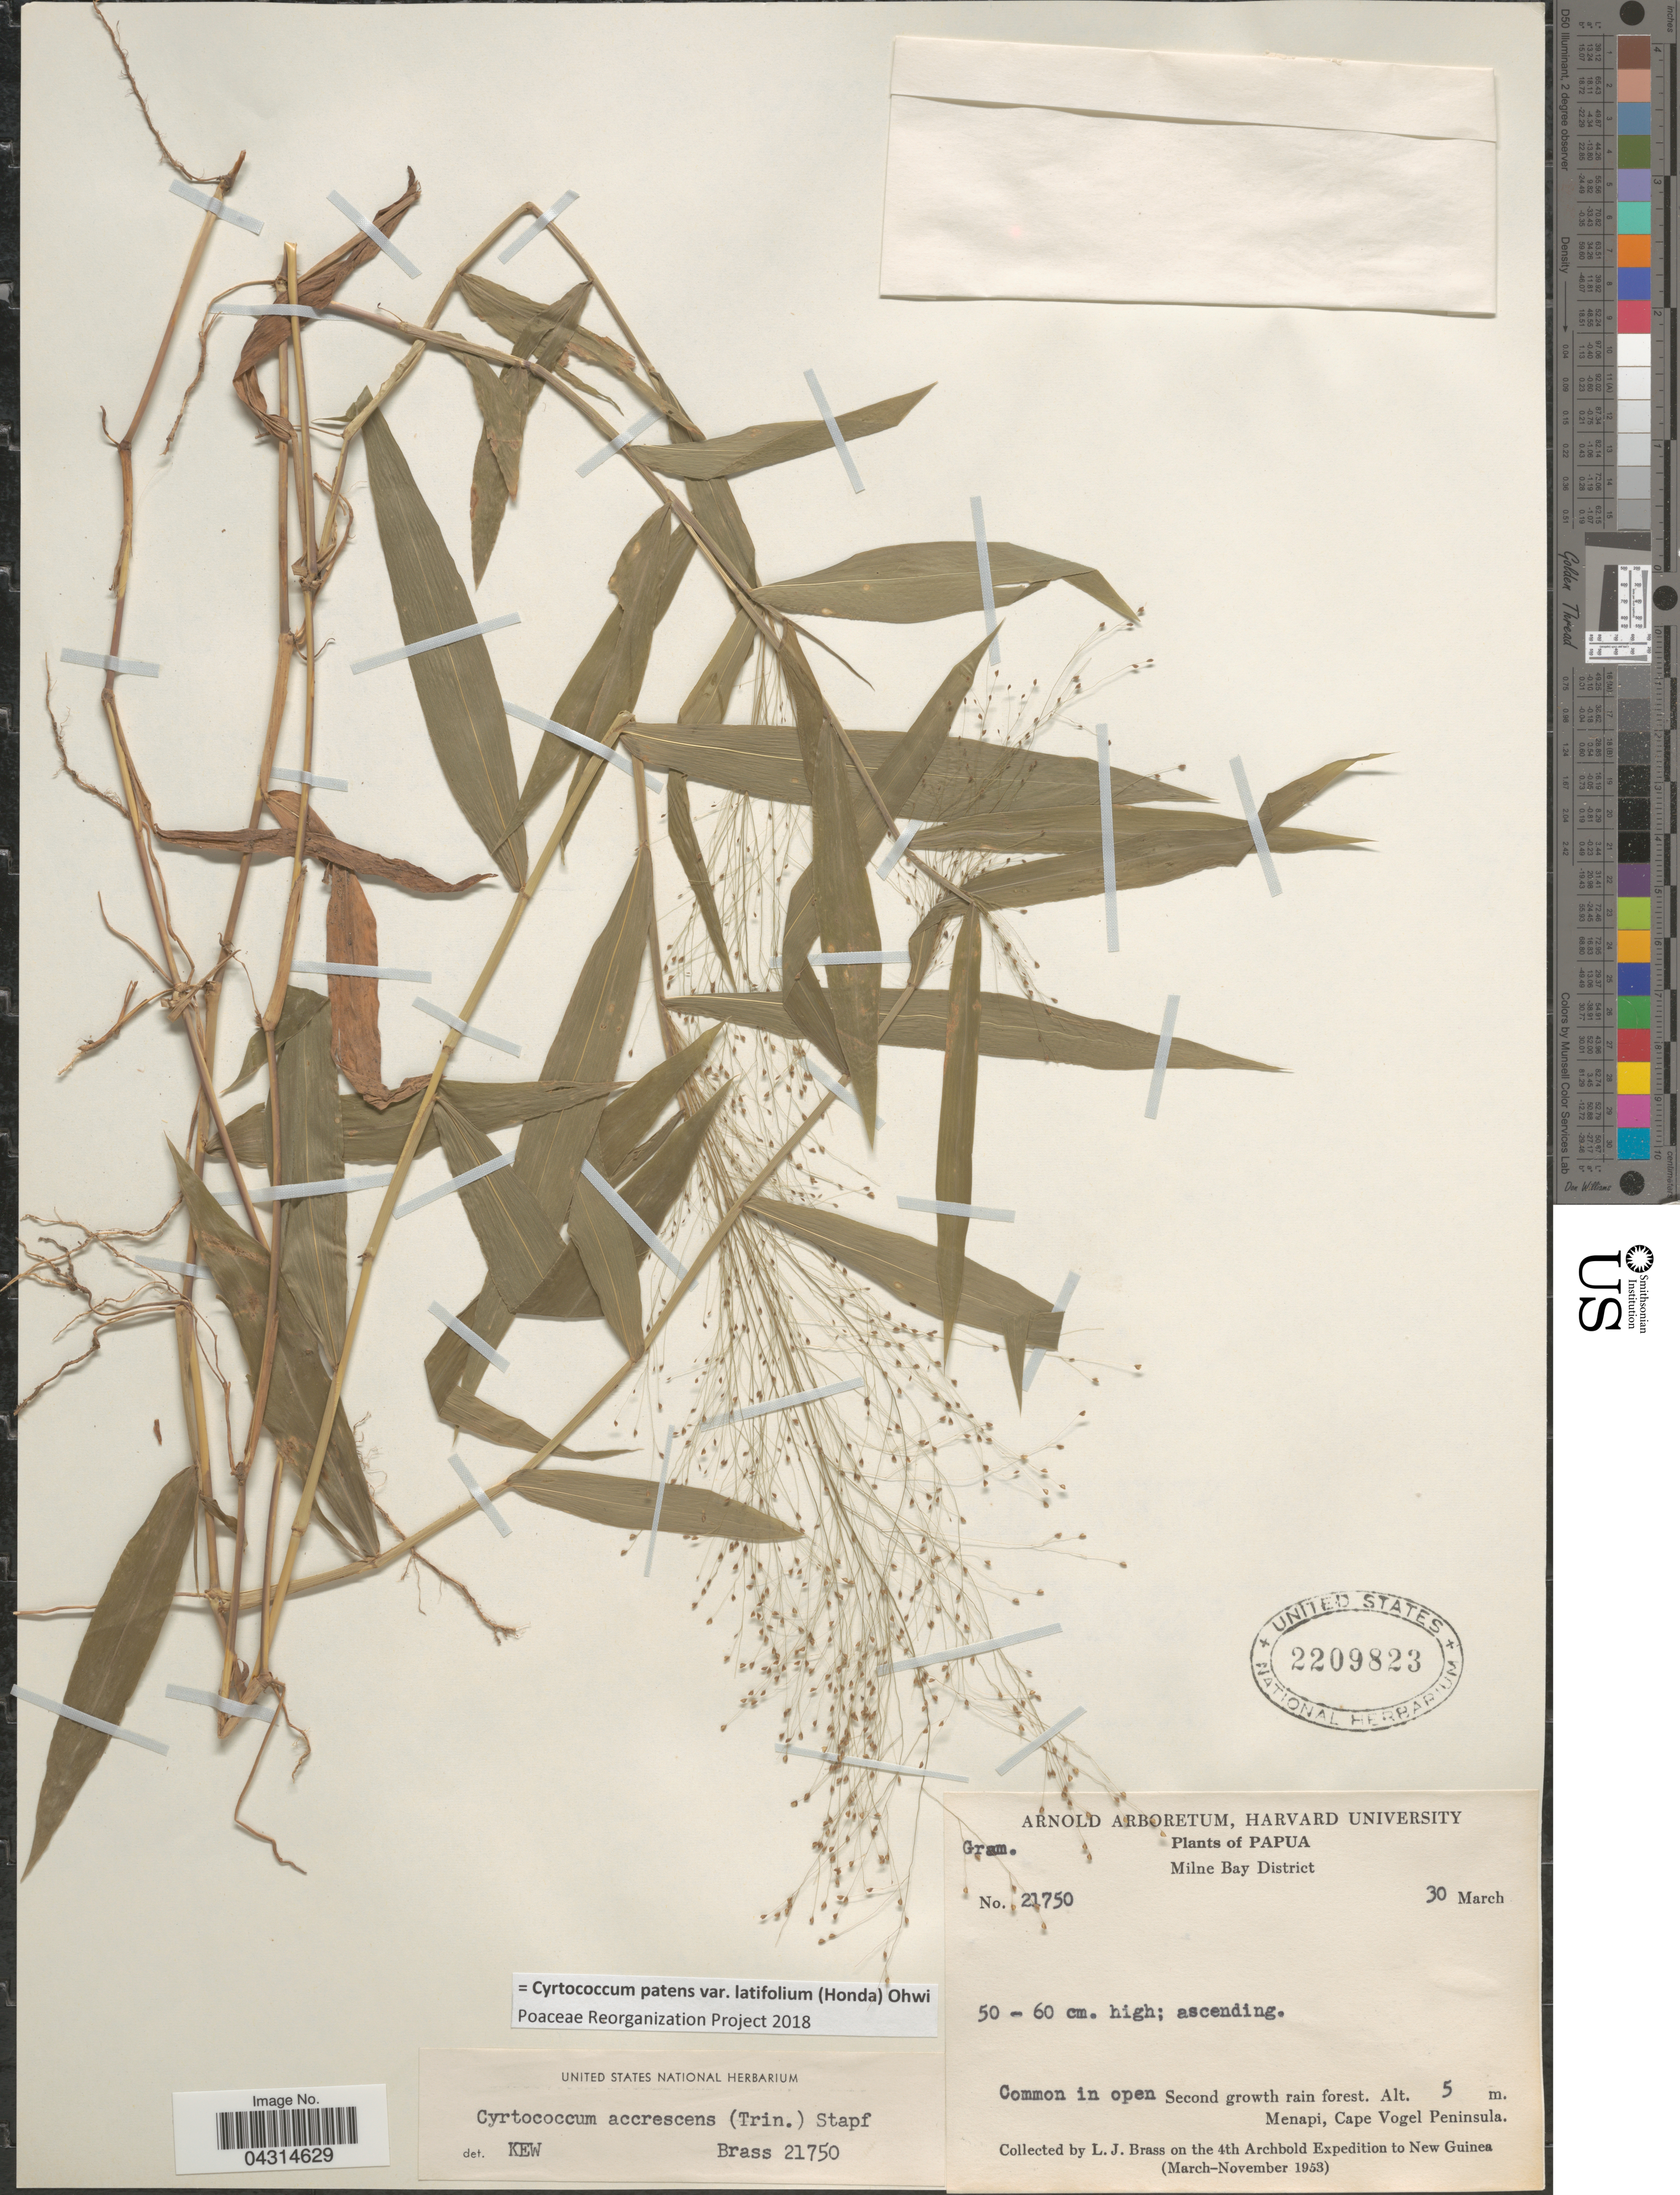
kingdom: Plantae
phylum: Tracheophyta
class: Liliopsida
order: Poales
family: Poaceae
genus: Cyrtococcum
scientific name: Cyrtococcum patens var. latifolium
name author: (Honda) Ohwi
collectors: L. J. Brass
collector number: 21750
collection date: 1953-03-30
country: Papua New Guinea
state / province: Milne Bay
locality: Papua. Milne Bay District. Common in open Second growth rain forest. Menapi, Cape Vogel Peninsula. On the 4th Archbold Expedition to New Guinea (March-November 1953).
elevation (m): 5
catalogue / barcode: US 2209823